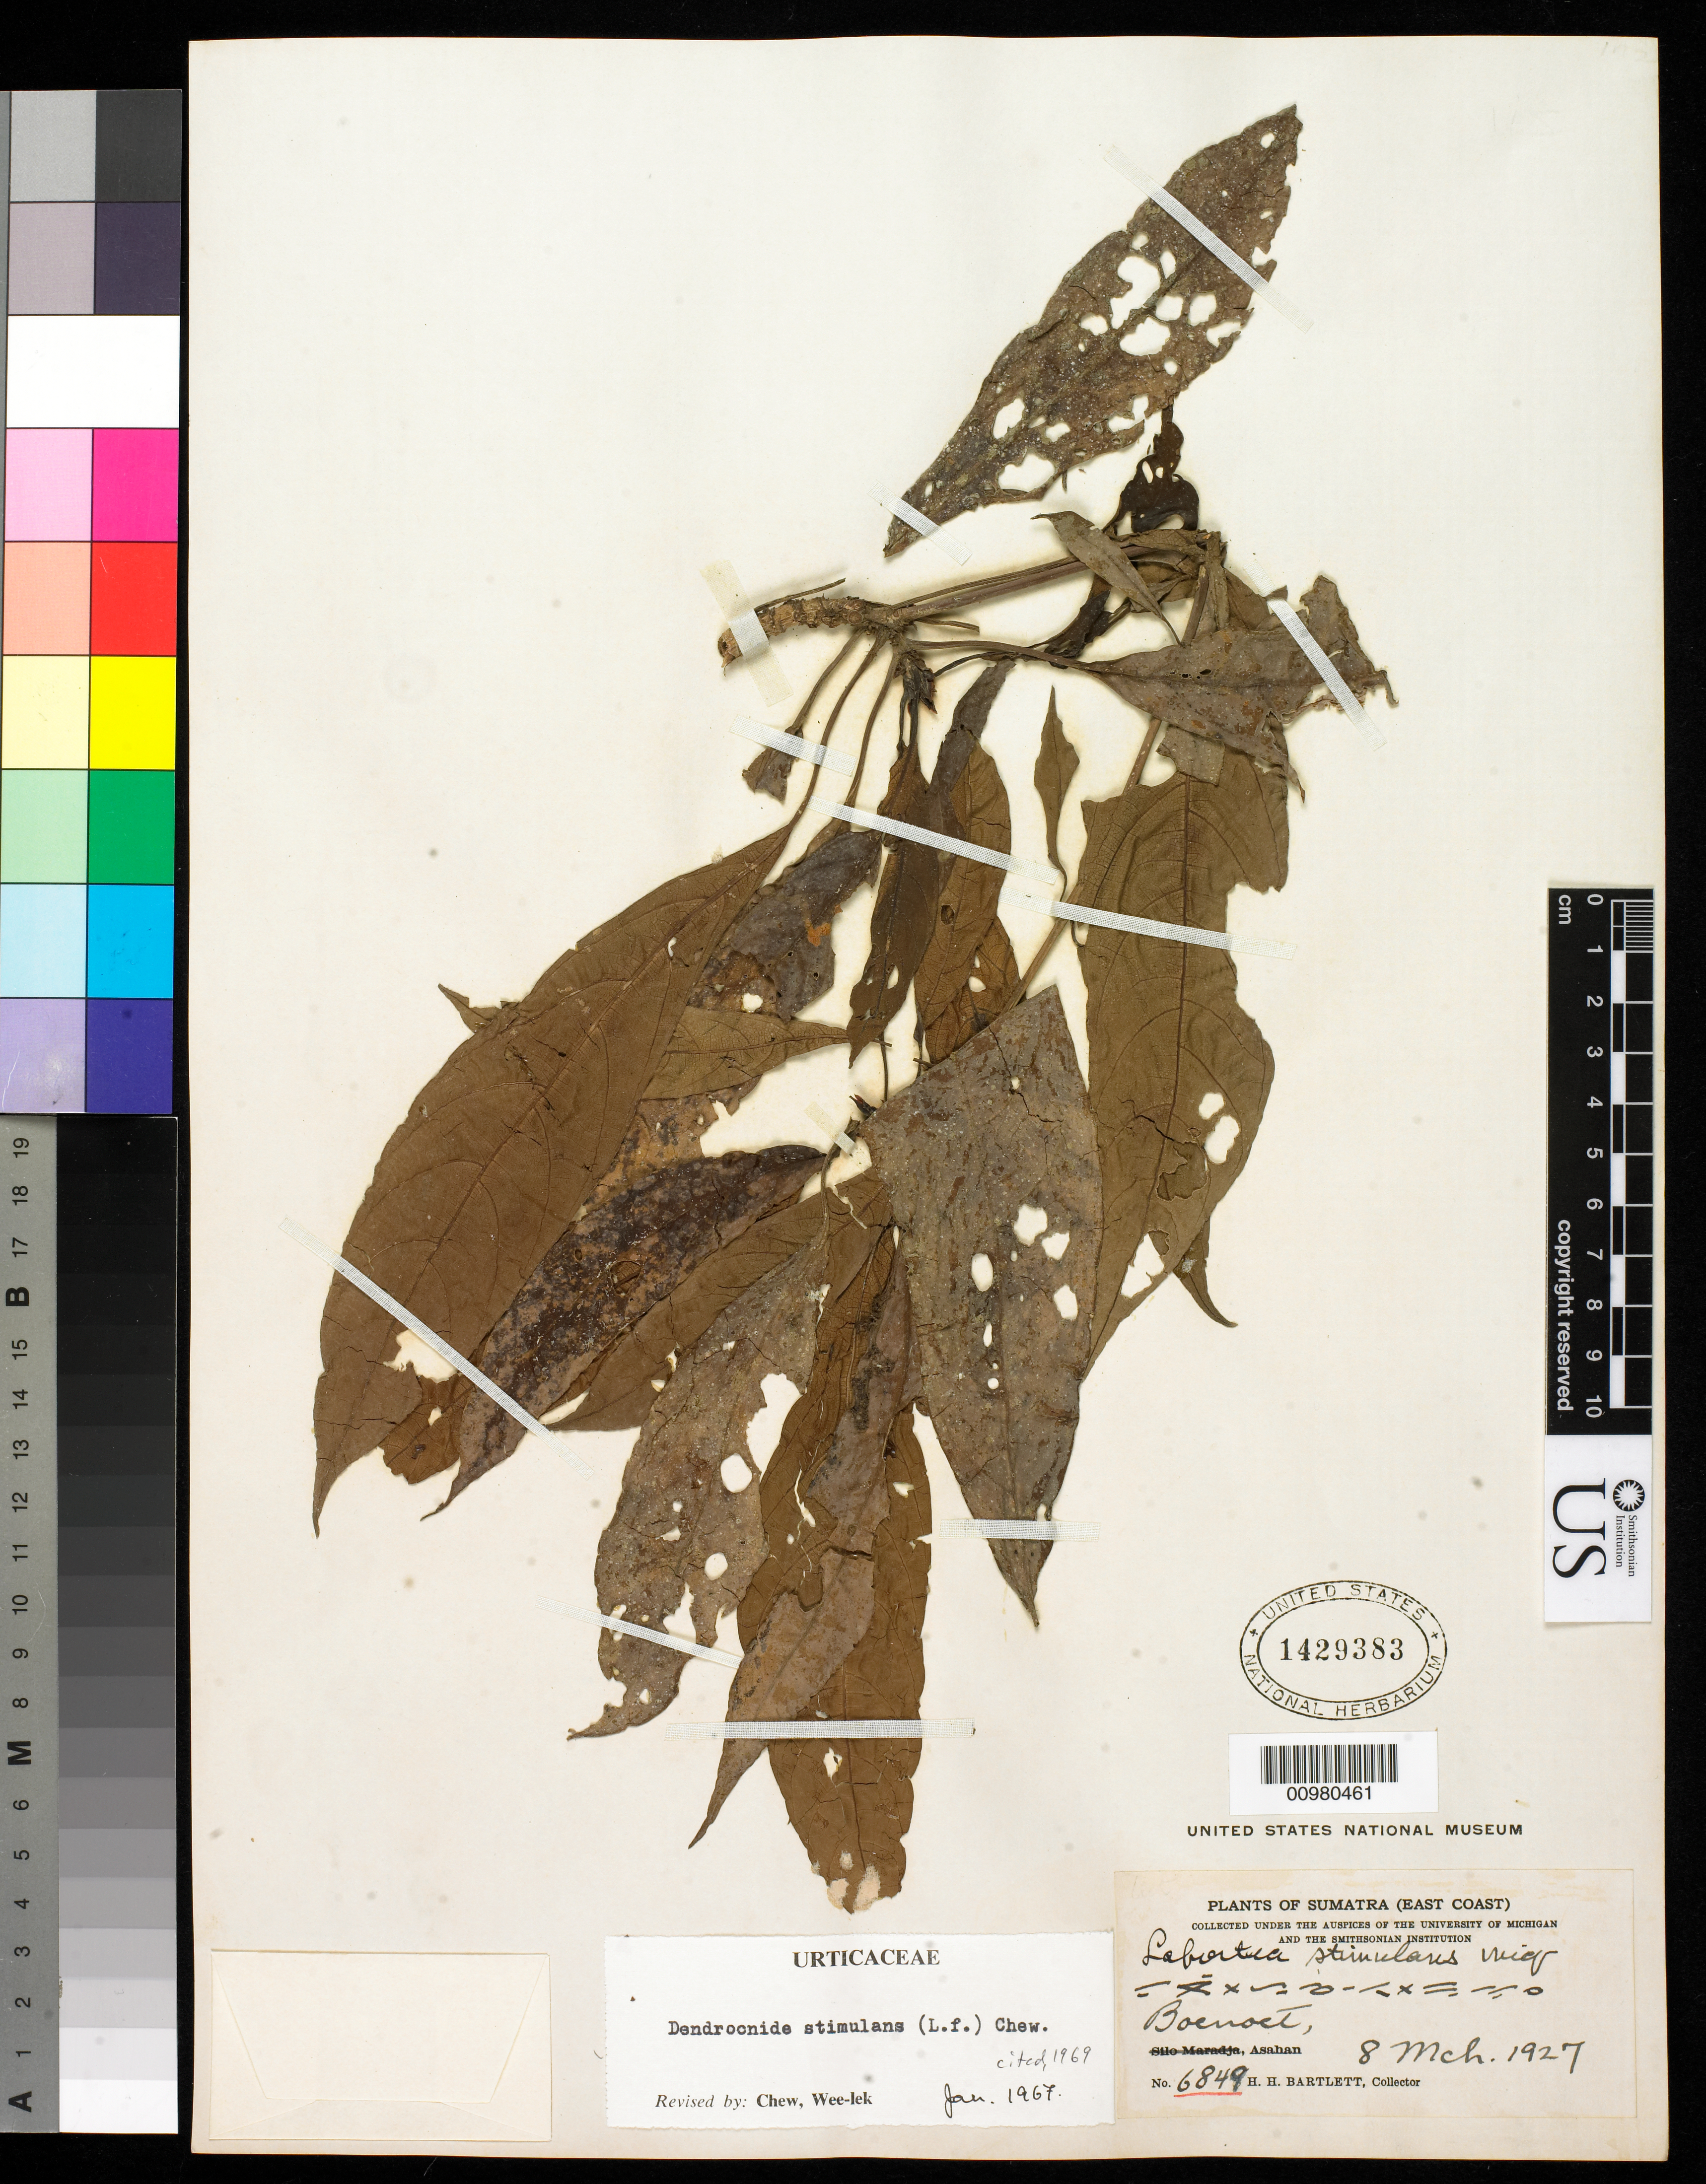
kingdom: Plantae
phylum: Tracheophyta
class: Magnoliopsida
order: Rosales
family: Urticaceae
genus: Dendrocnide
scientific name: Dendrocnide stimulans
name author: (L. f.) Chew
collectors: H. H. Bartlett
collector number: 6849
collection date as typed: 08 Mar 1927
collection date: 1927-03-08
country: Indonesia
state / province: Sumatra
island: Sumatra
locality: (East Coast) Boenoet, Asahan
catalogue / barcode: US 1429383